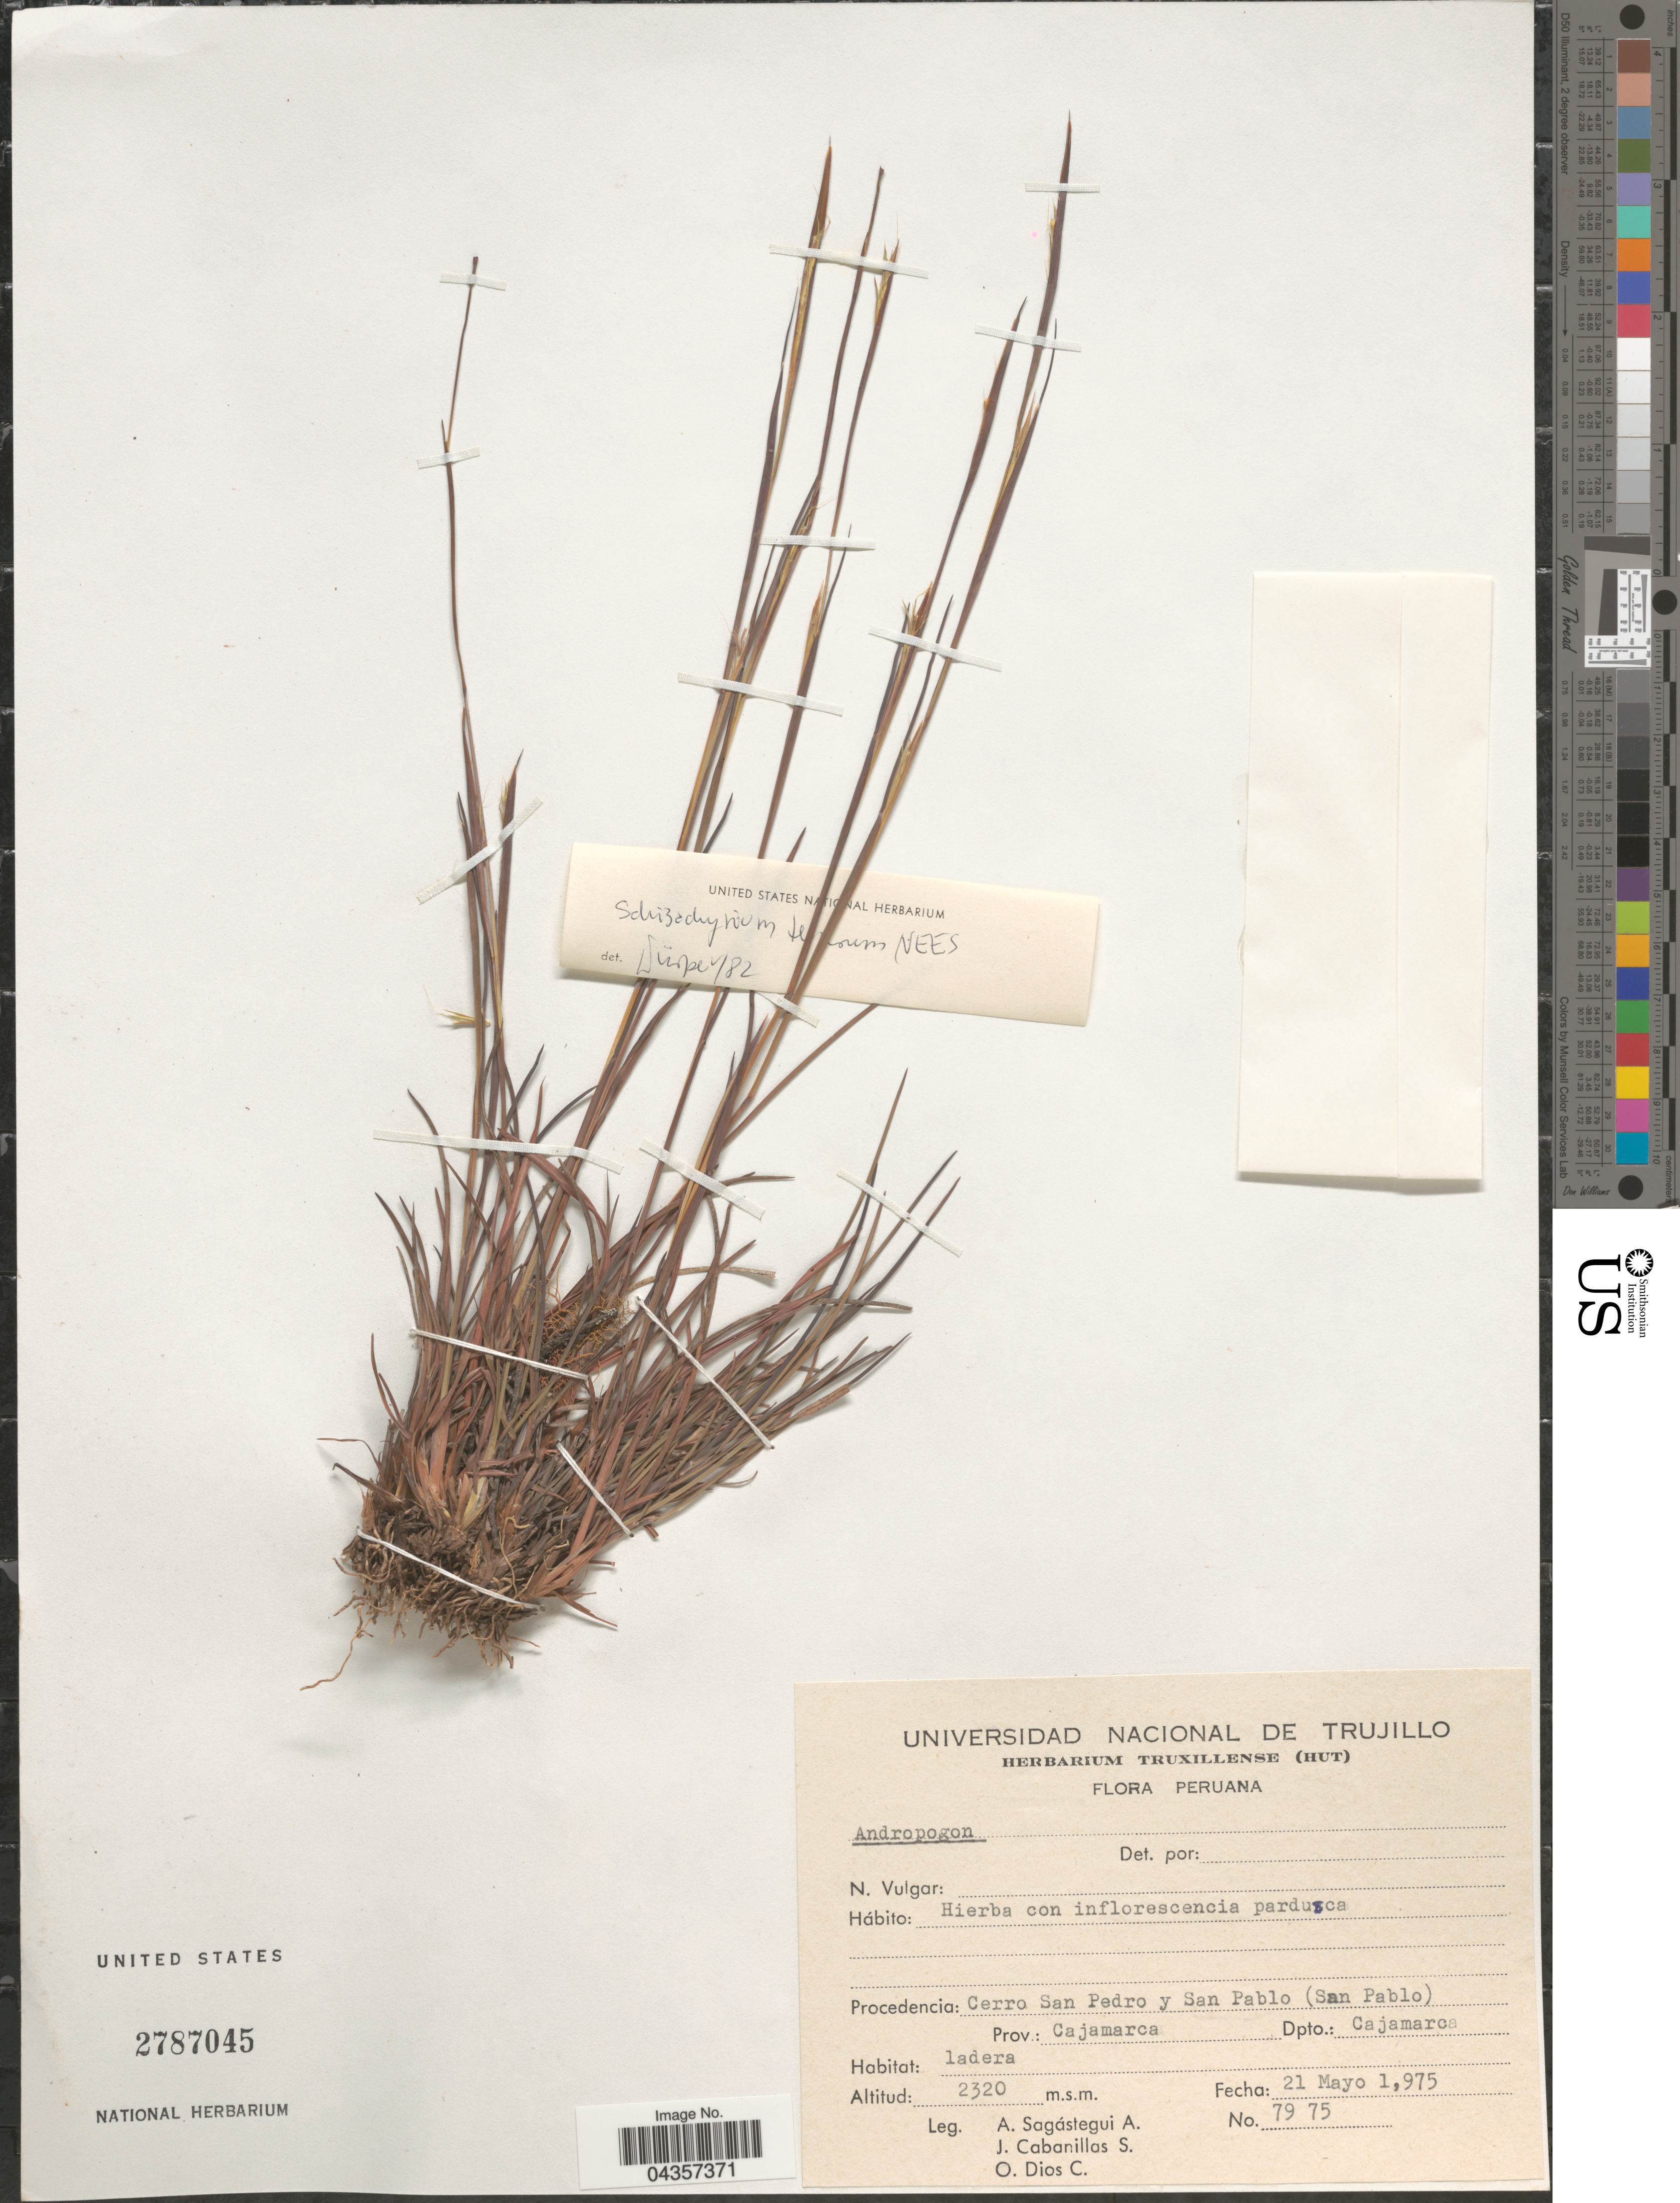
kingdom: Plantae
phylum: Tracheophyta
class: Liliopsida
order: Poales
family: Poaceae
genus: Schizachyrium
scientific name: Schizachyrium sp.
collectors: A. Sagástegui A., J. Cabanillas S. & O. Dios C.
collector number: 7975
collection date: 1975-05-21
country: Peru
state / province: Cajamarca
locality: Cerro San Pedro y San Pablo (San Pablo). Dpto.: Cajamarca.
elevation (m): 2320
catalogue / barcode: US 2787045